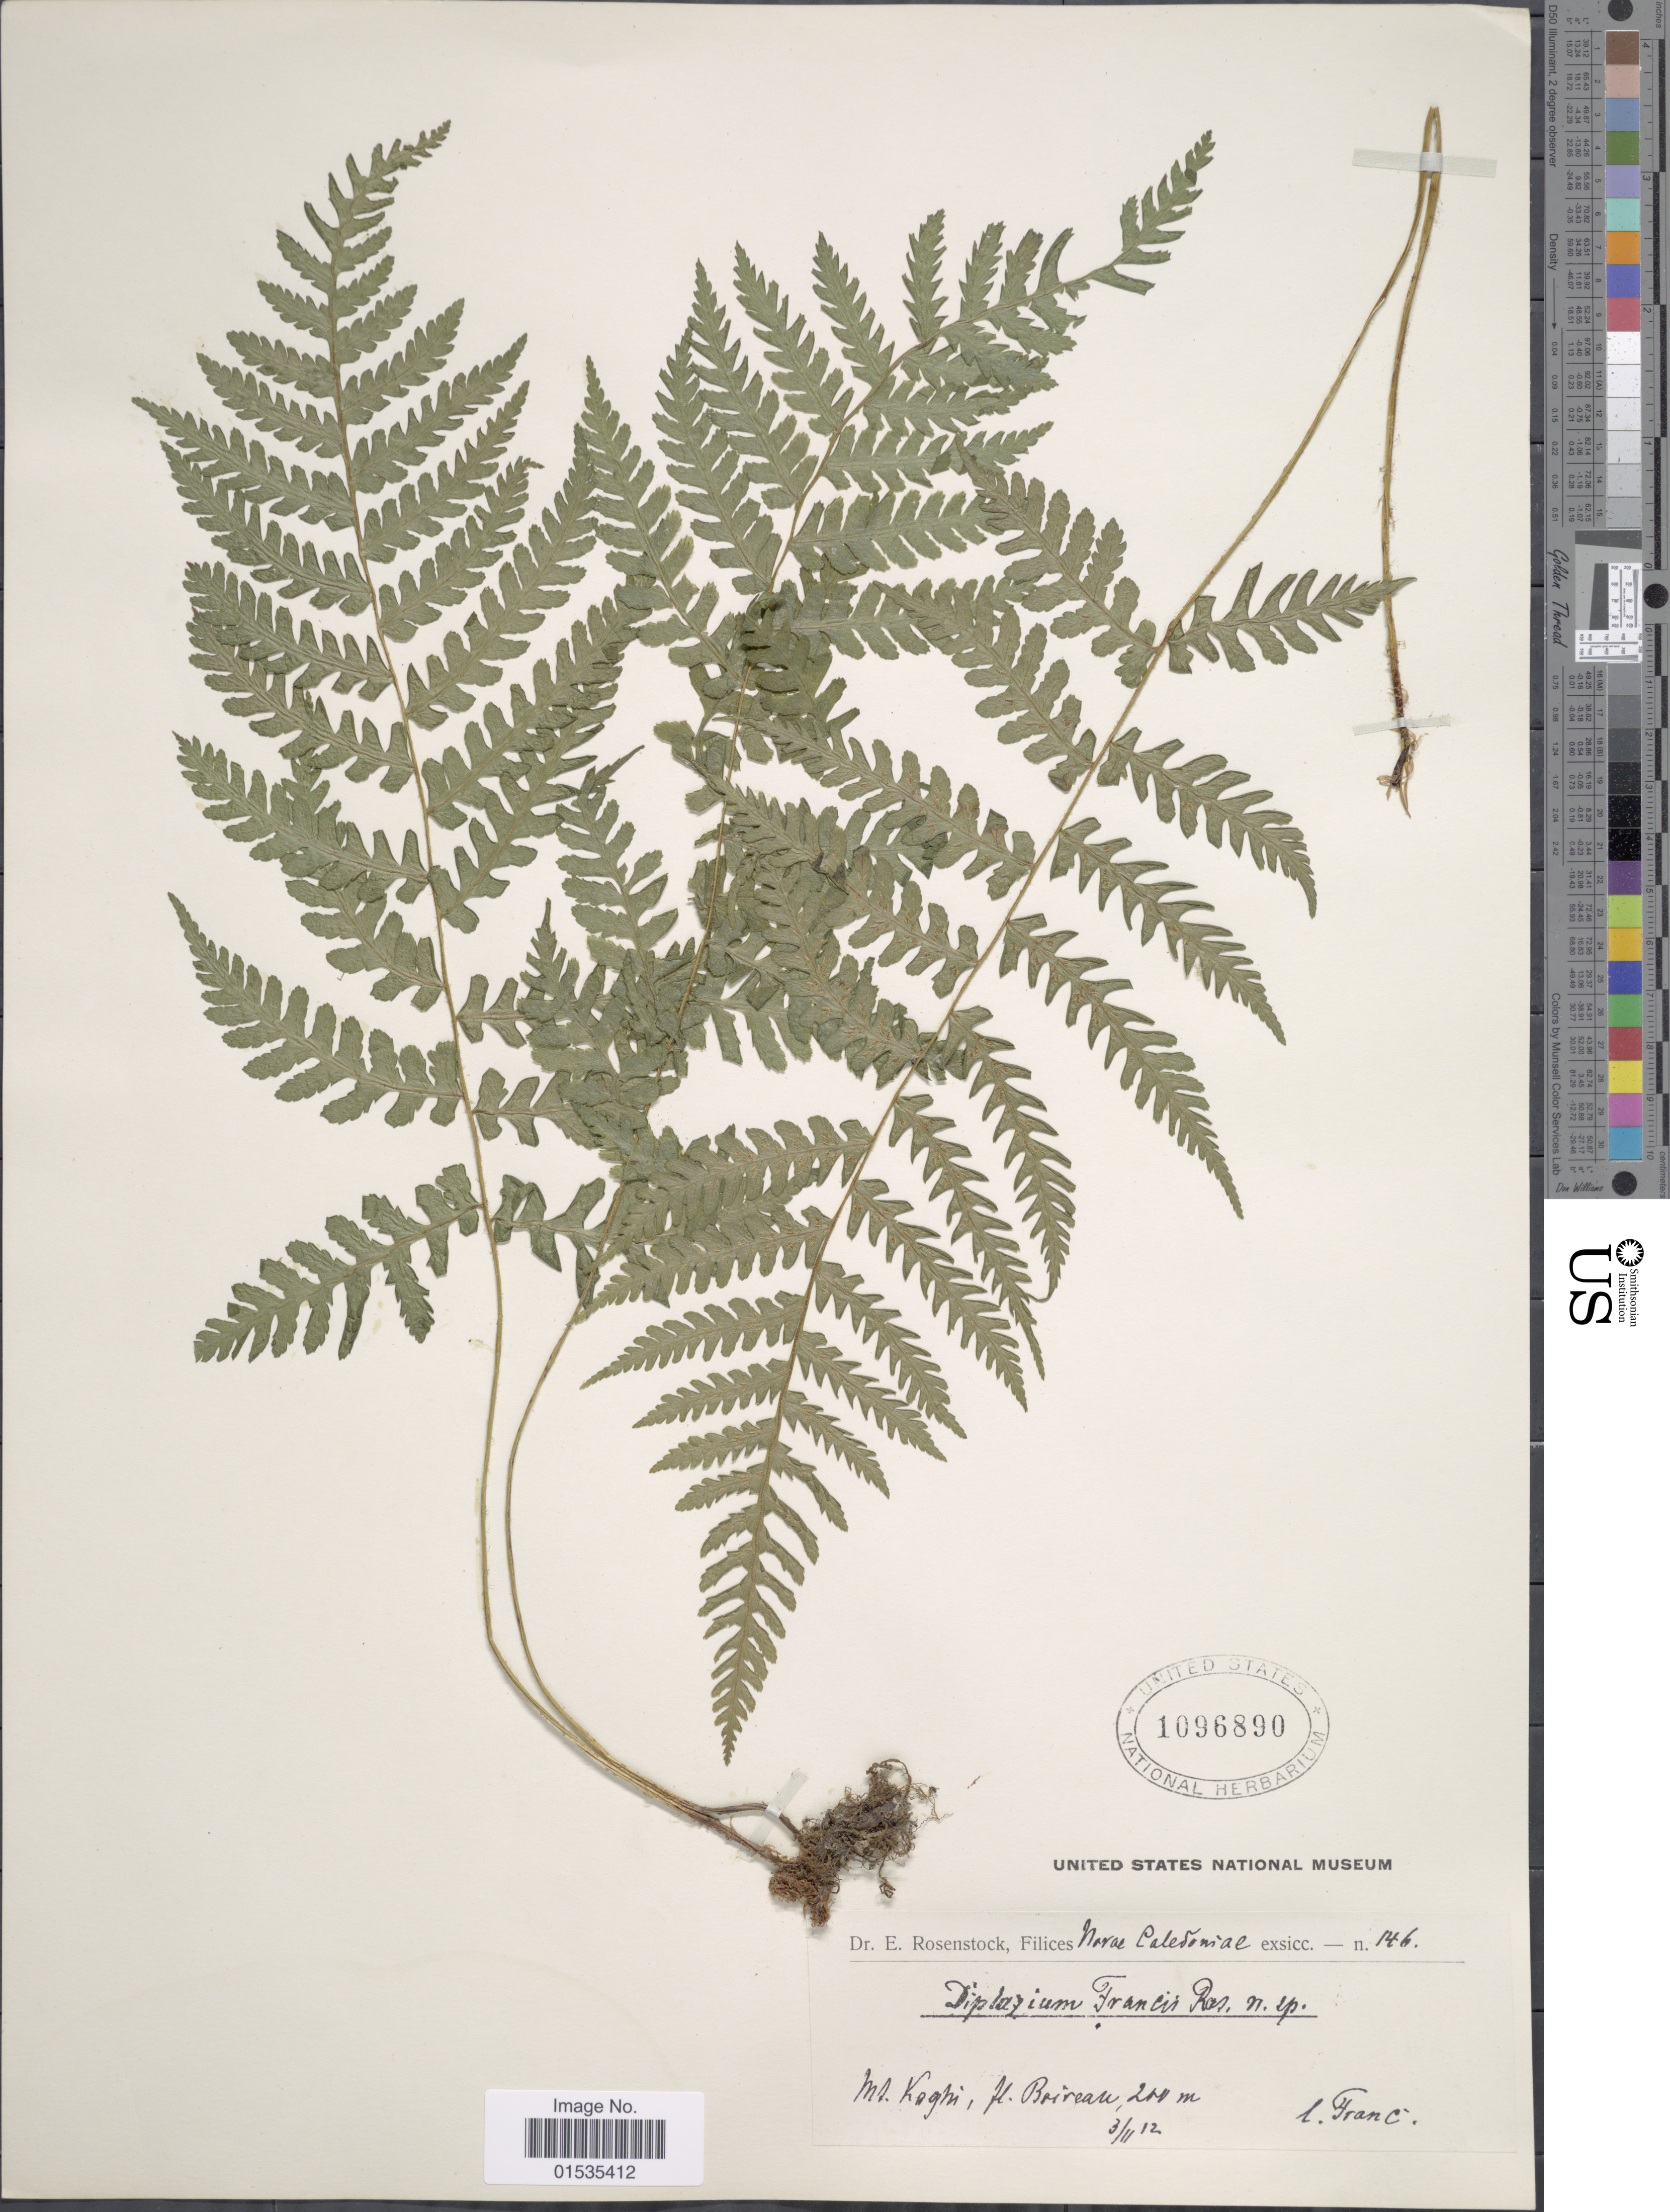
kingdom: Plantae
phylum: Tracheophyta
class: Polypodiopsida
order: Polypodiales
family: Athyriaceae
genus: Diplazium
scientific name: Diplazium japonicum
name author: (Thunb.) Copel.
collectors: Franc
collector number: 146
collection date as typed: Transcribed d/m/y: 3/11/12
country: New Caledonia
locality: Mt. Koghis, fl. Boireau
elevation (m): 200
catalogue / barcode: US 1096890